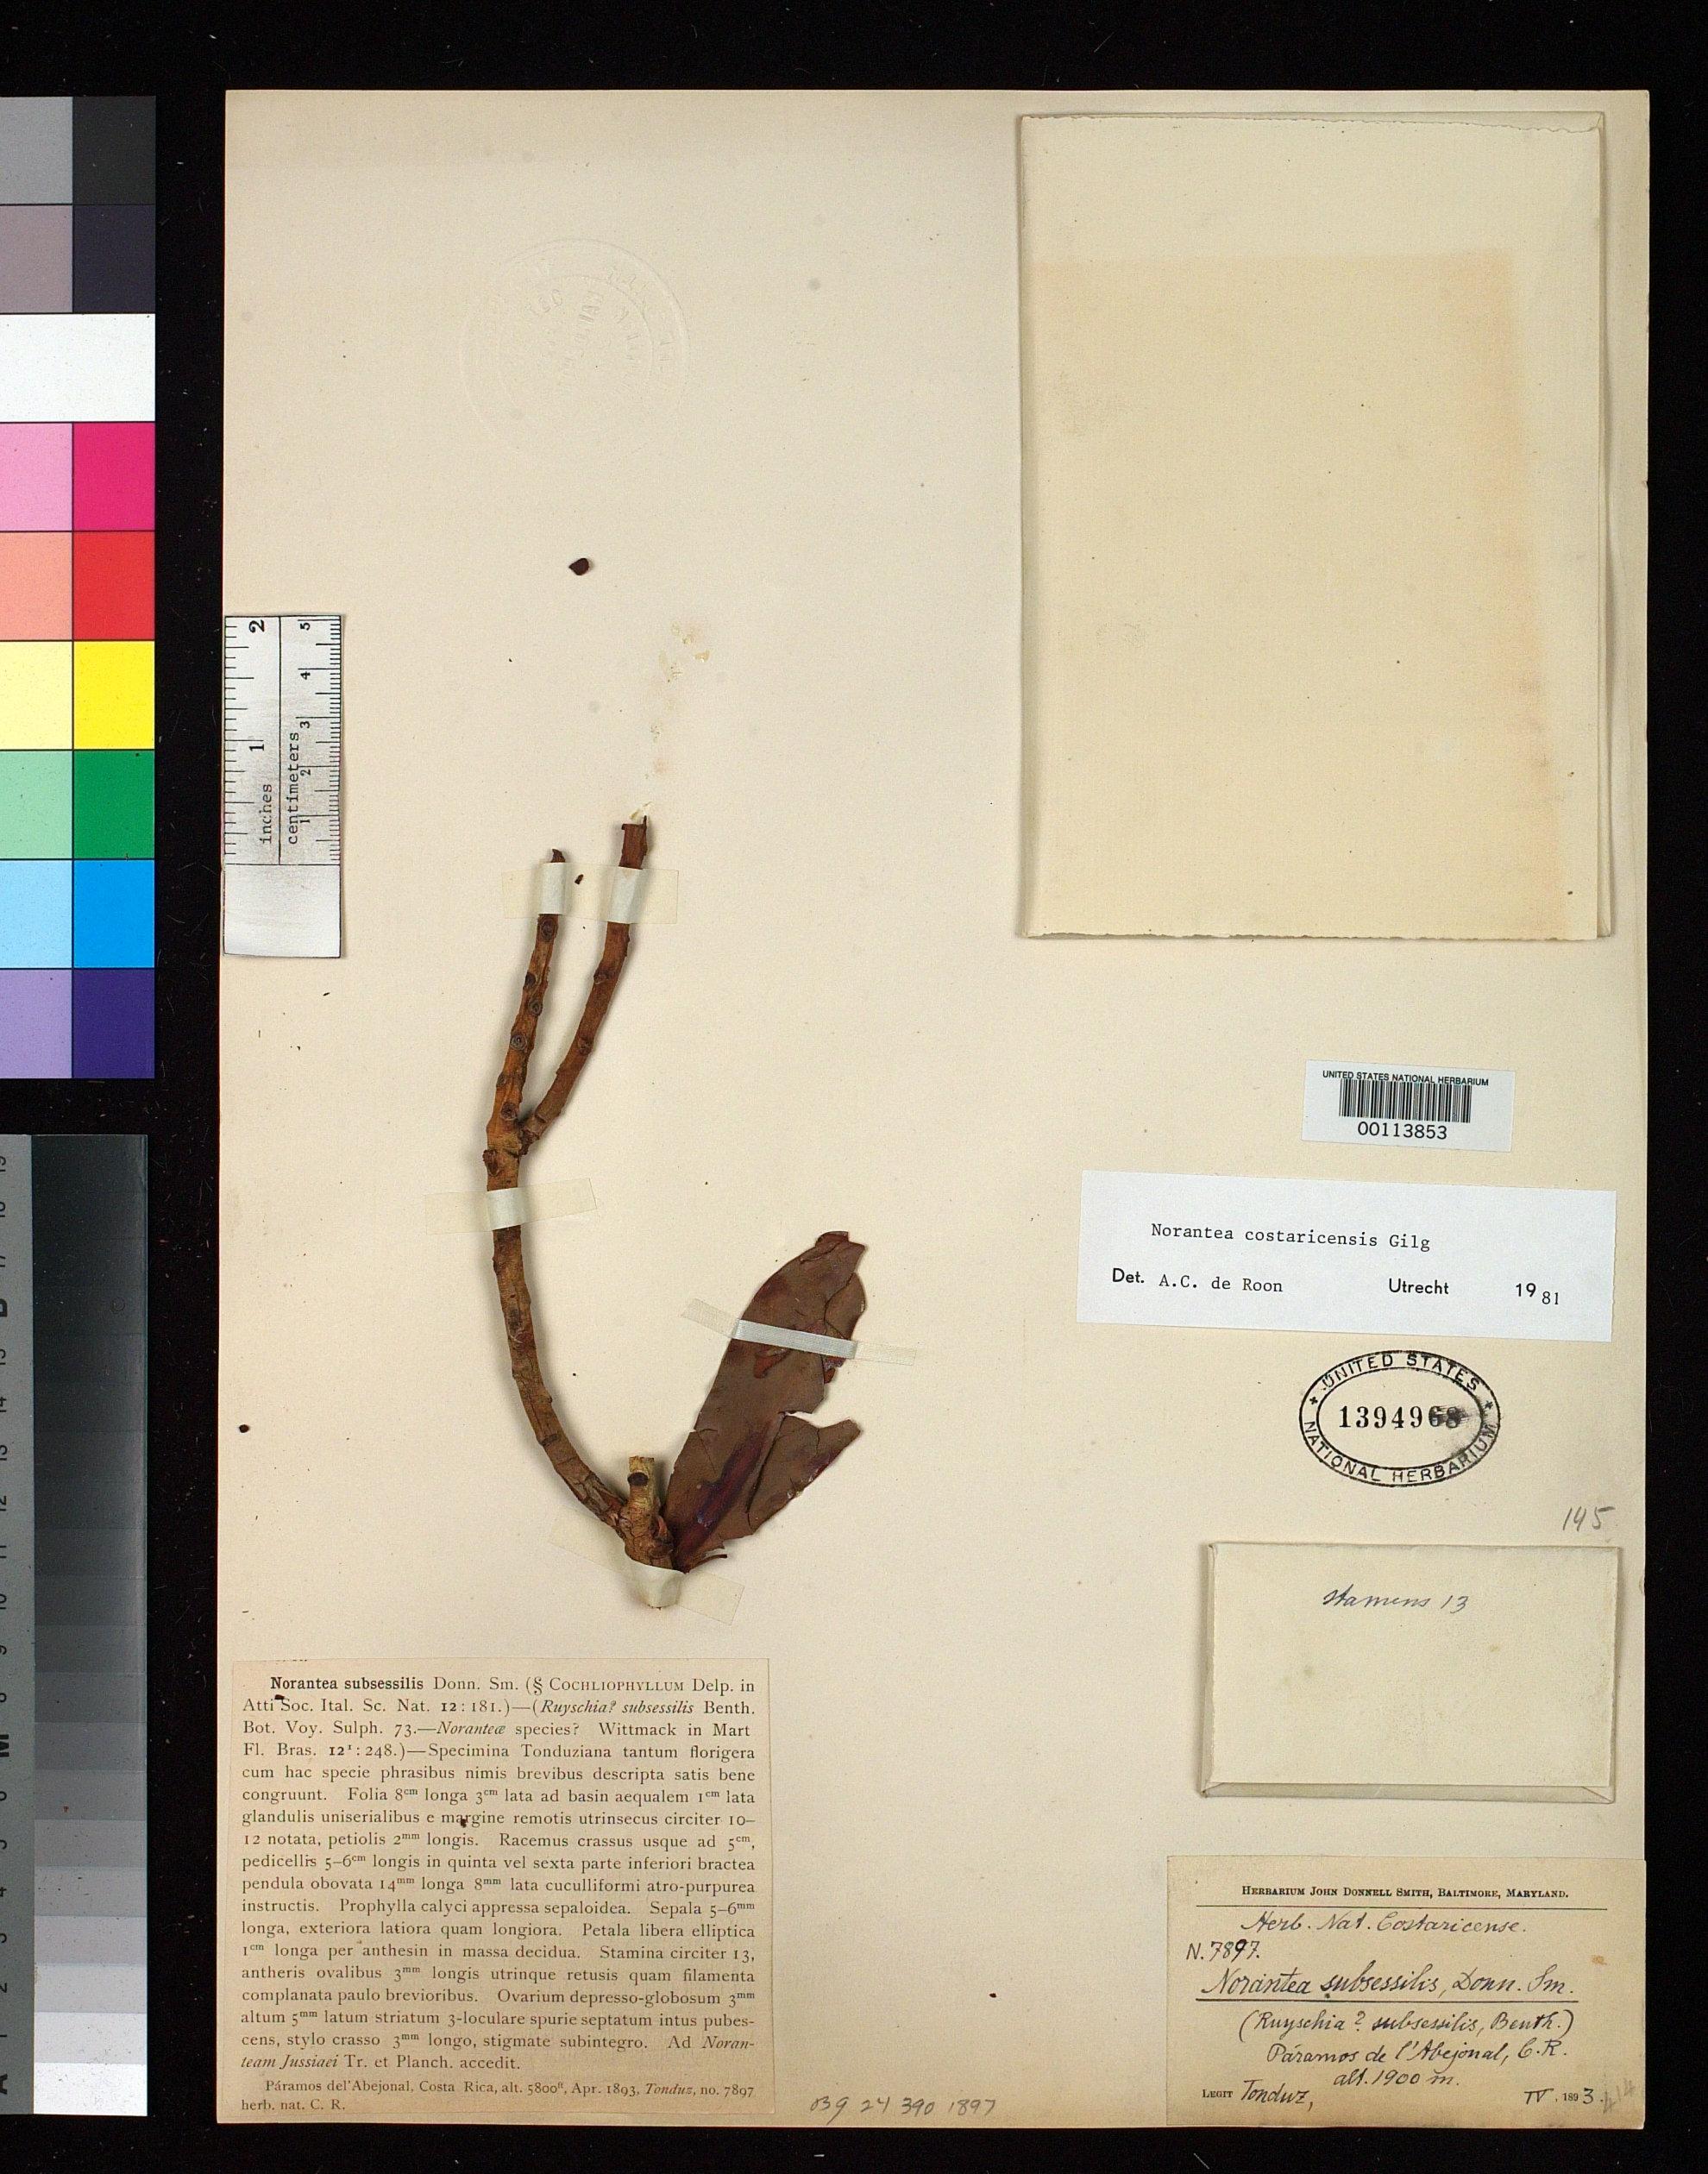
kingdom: Plantae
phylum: Tracheophyta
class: Magnoliopsida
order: Ericales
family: Marcgraviaceae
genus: Norantea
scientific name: Norantea subsessilis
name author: Donn. Sm.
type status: Isotype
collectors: A. Tonduz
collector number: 7897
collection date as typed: Apr 1893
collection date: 1893-04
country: Costa Rica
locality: Paramos del Abejonal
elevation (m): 1900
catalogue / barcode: US 1394968